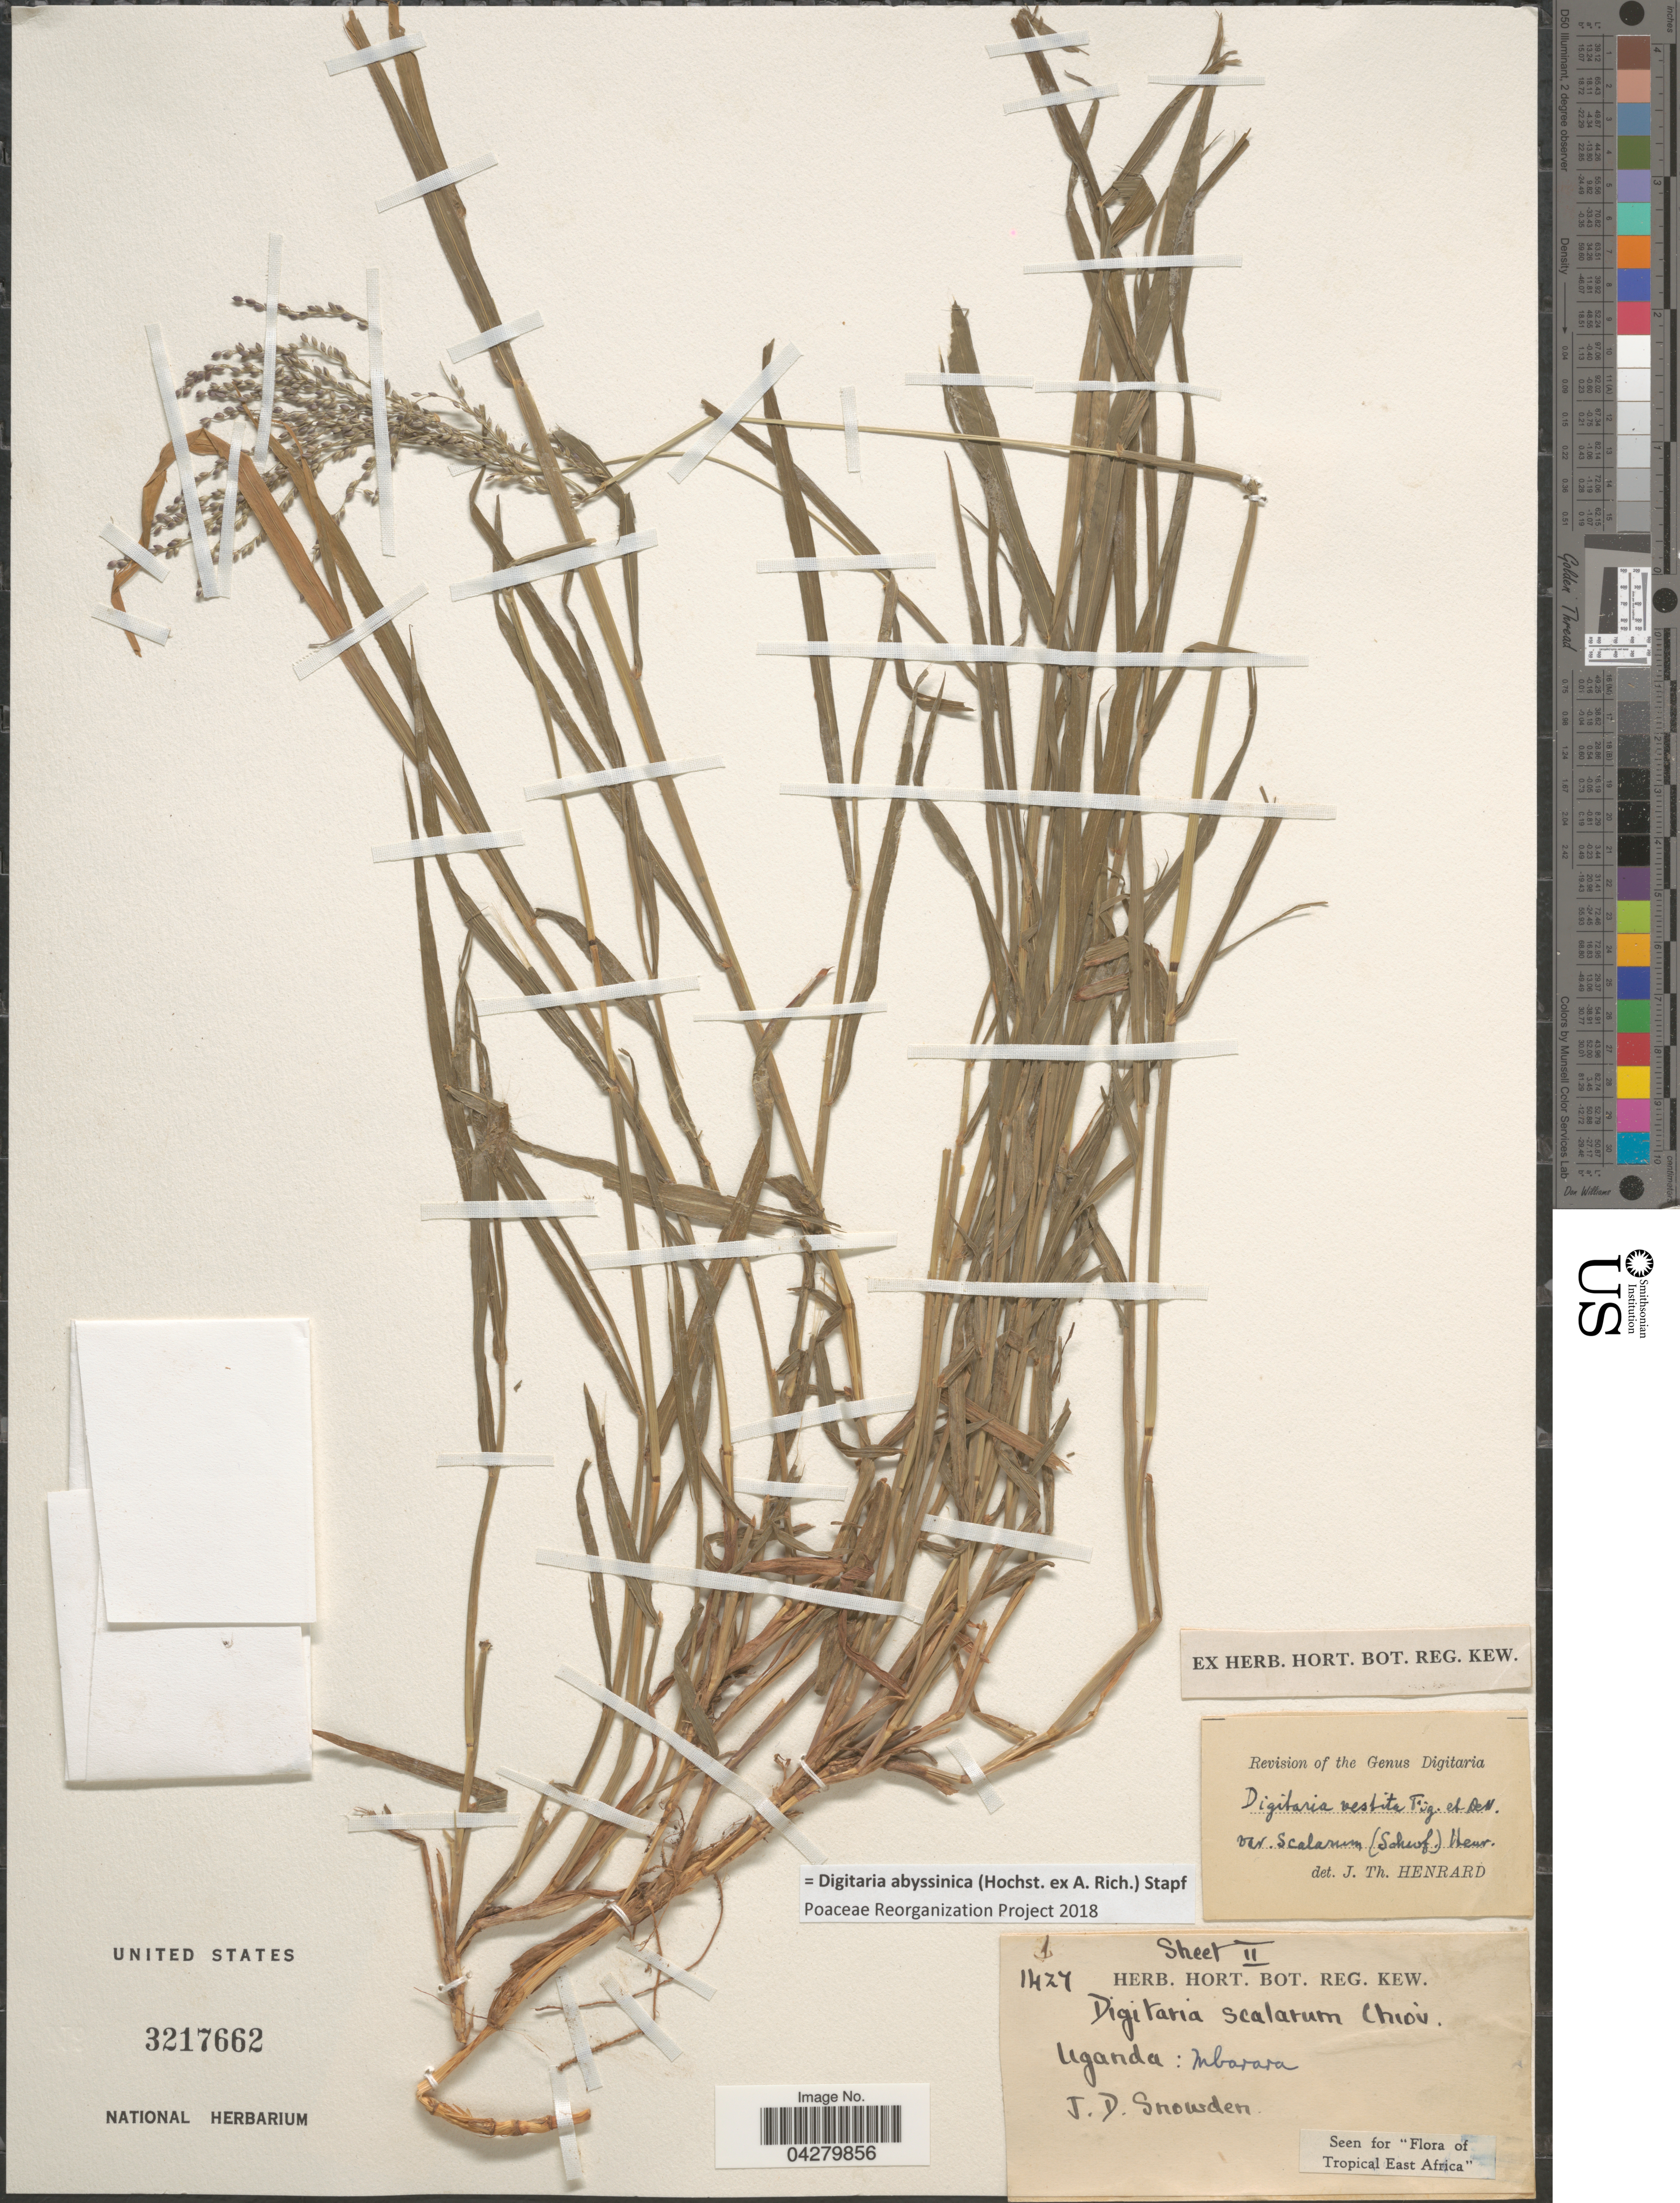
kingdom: Plantae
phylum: Tracheophyta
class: Liliopsida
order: Poales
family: Poaceae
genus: Digitaria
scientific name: Digitaria abyssinica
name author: (Hochst. ex Rich.) Stapf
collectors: J. Snowden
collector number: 1427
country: Uganda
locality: Mbarara.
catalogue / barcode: US 3217662